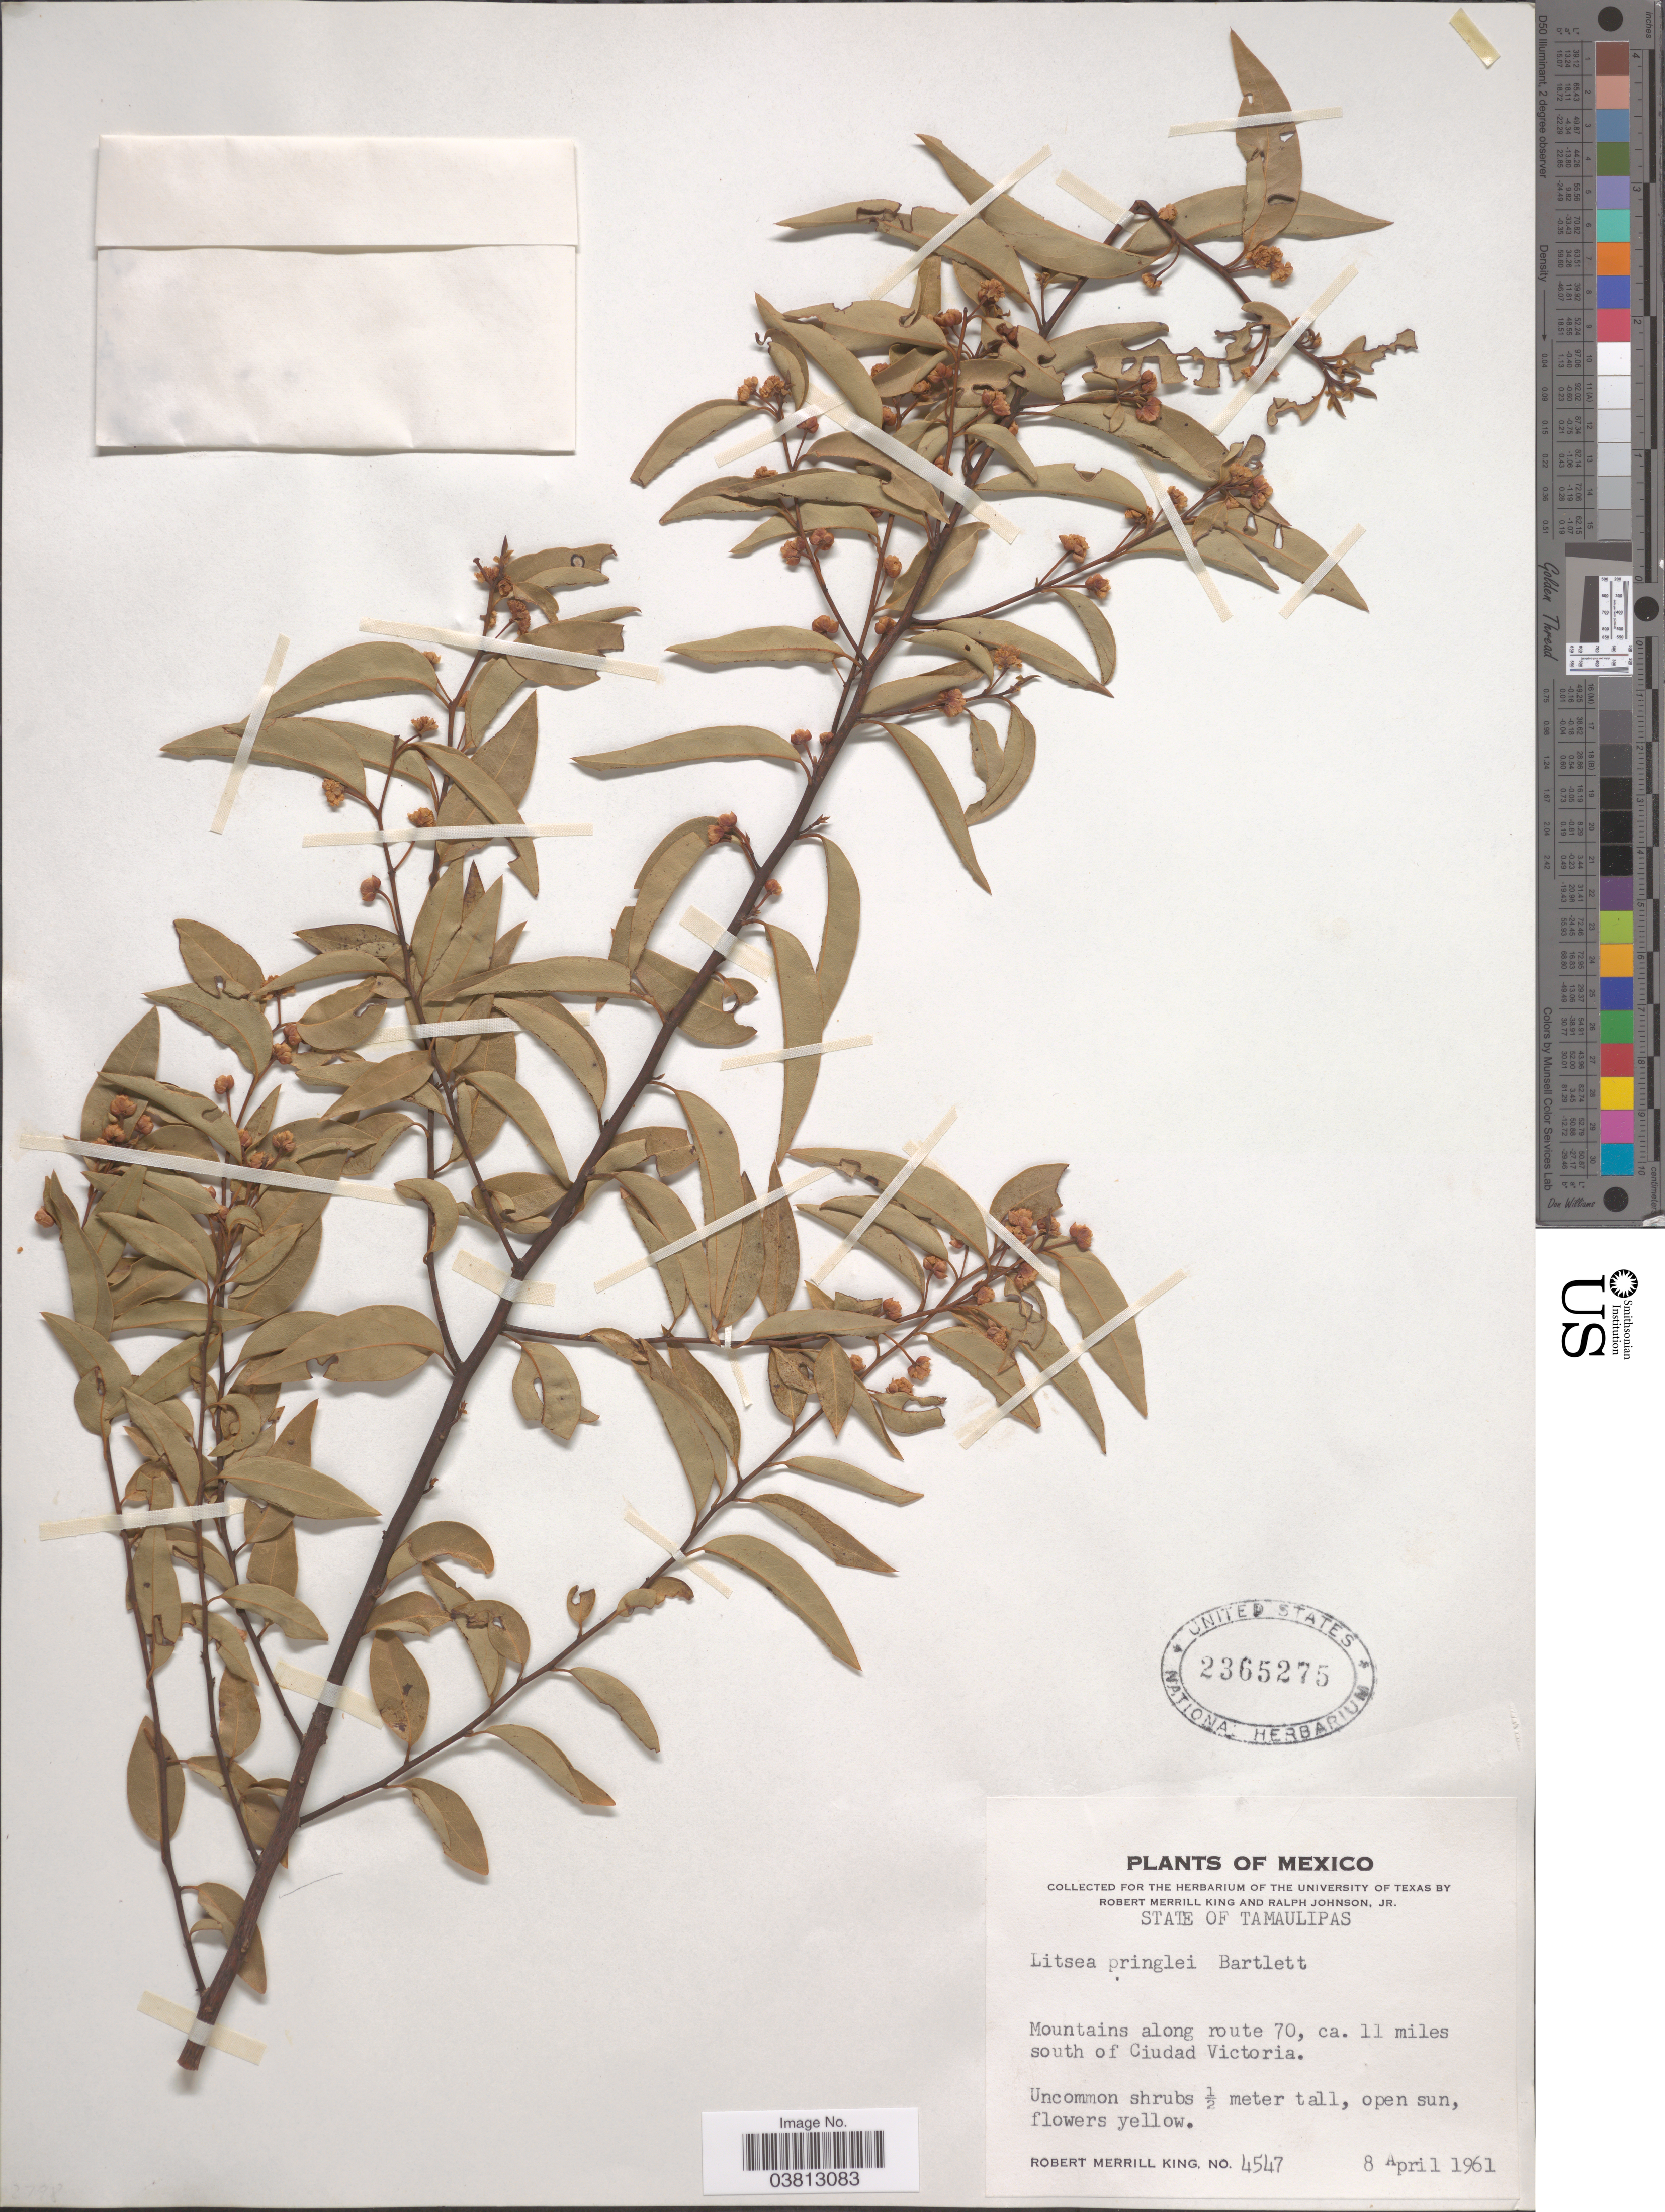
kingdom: Plantae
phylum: Tracheophyta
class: Magnoliopsida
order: Laurales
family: Lauraceae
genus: Litsea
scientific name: Litsea pringlei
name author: Bartlett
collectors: R. M. King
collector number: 4547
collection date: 1961-04-08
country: Mexico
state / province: Tamaulipas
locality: Mountains along route 70, ca. 11 miles south of Ciudad Victoria.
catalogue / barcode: US 2365275